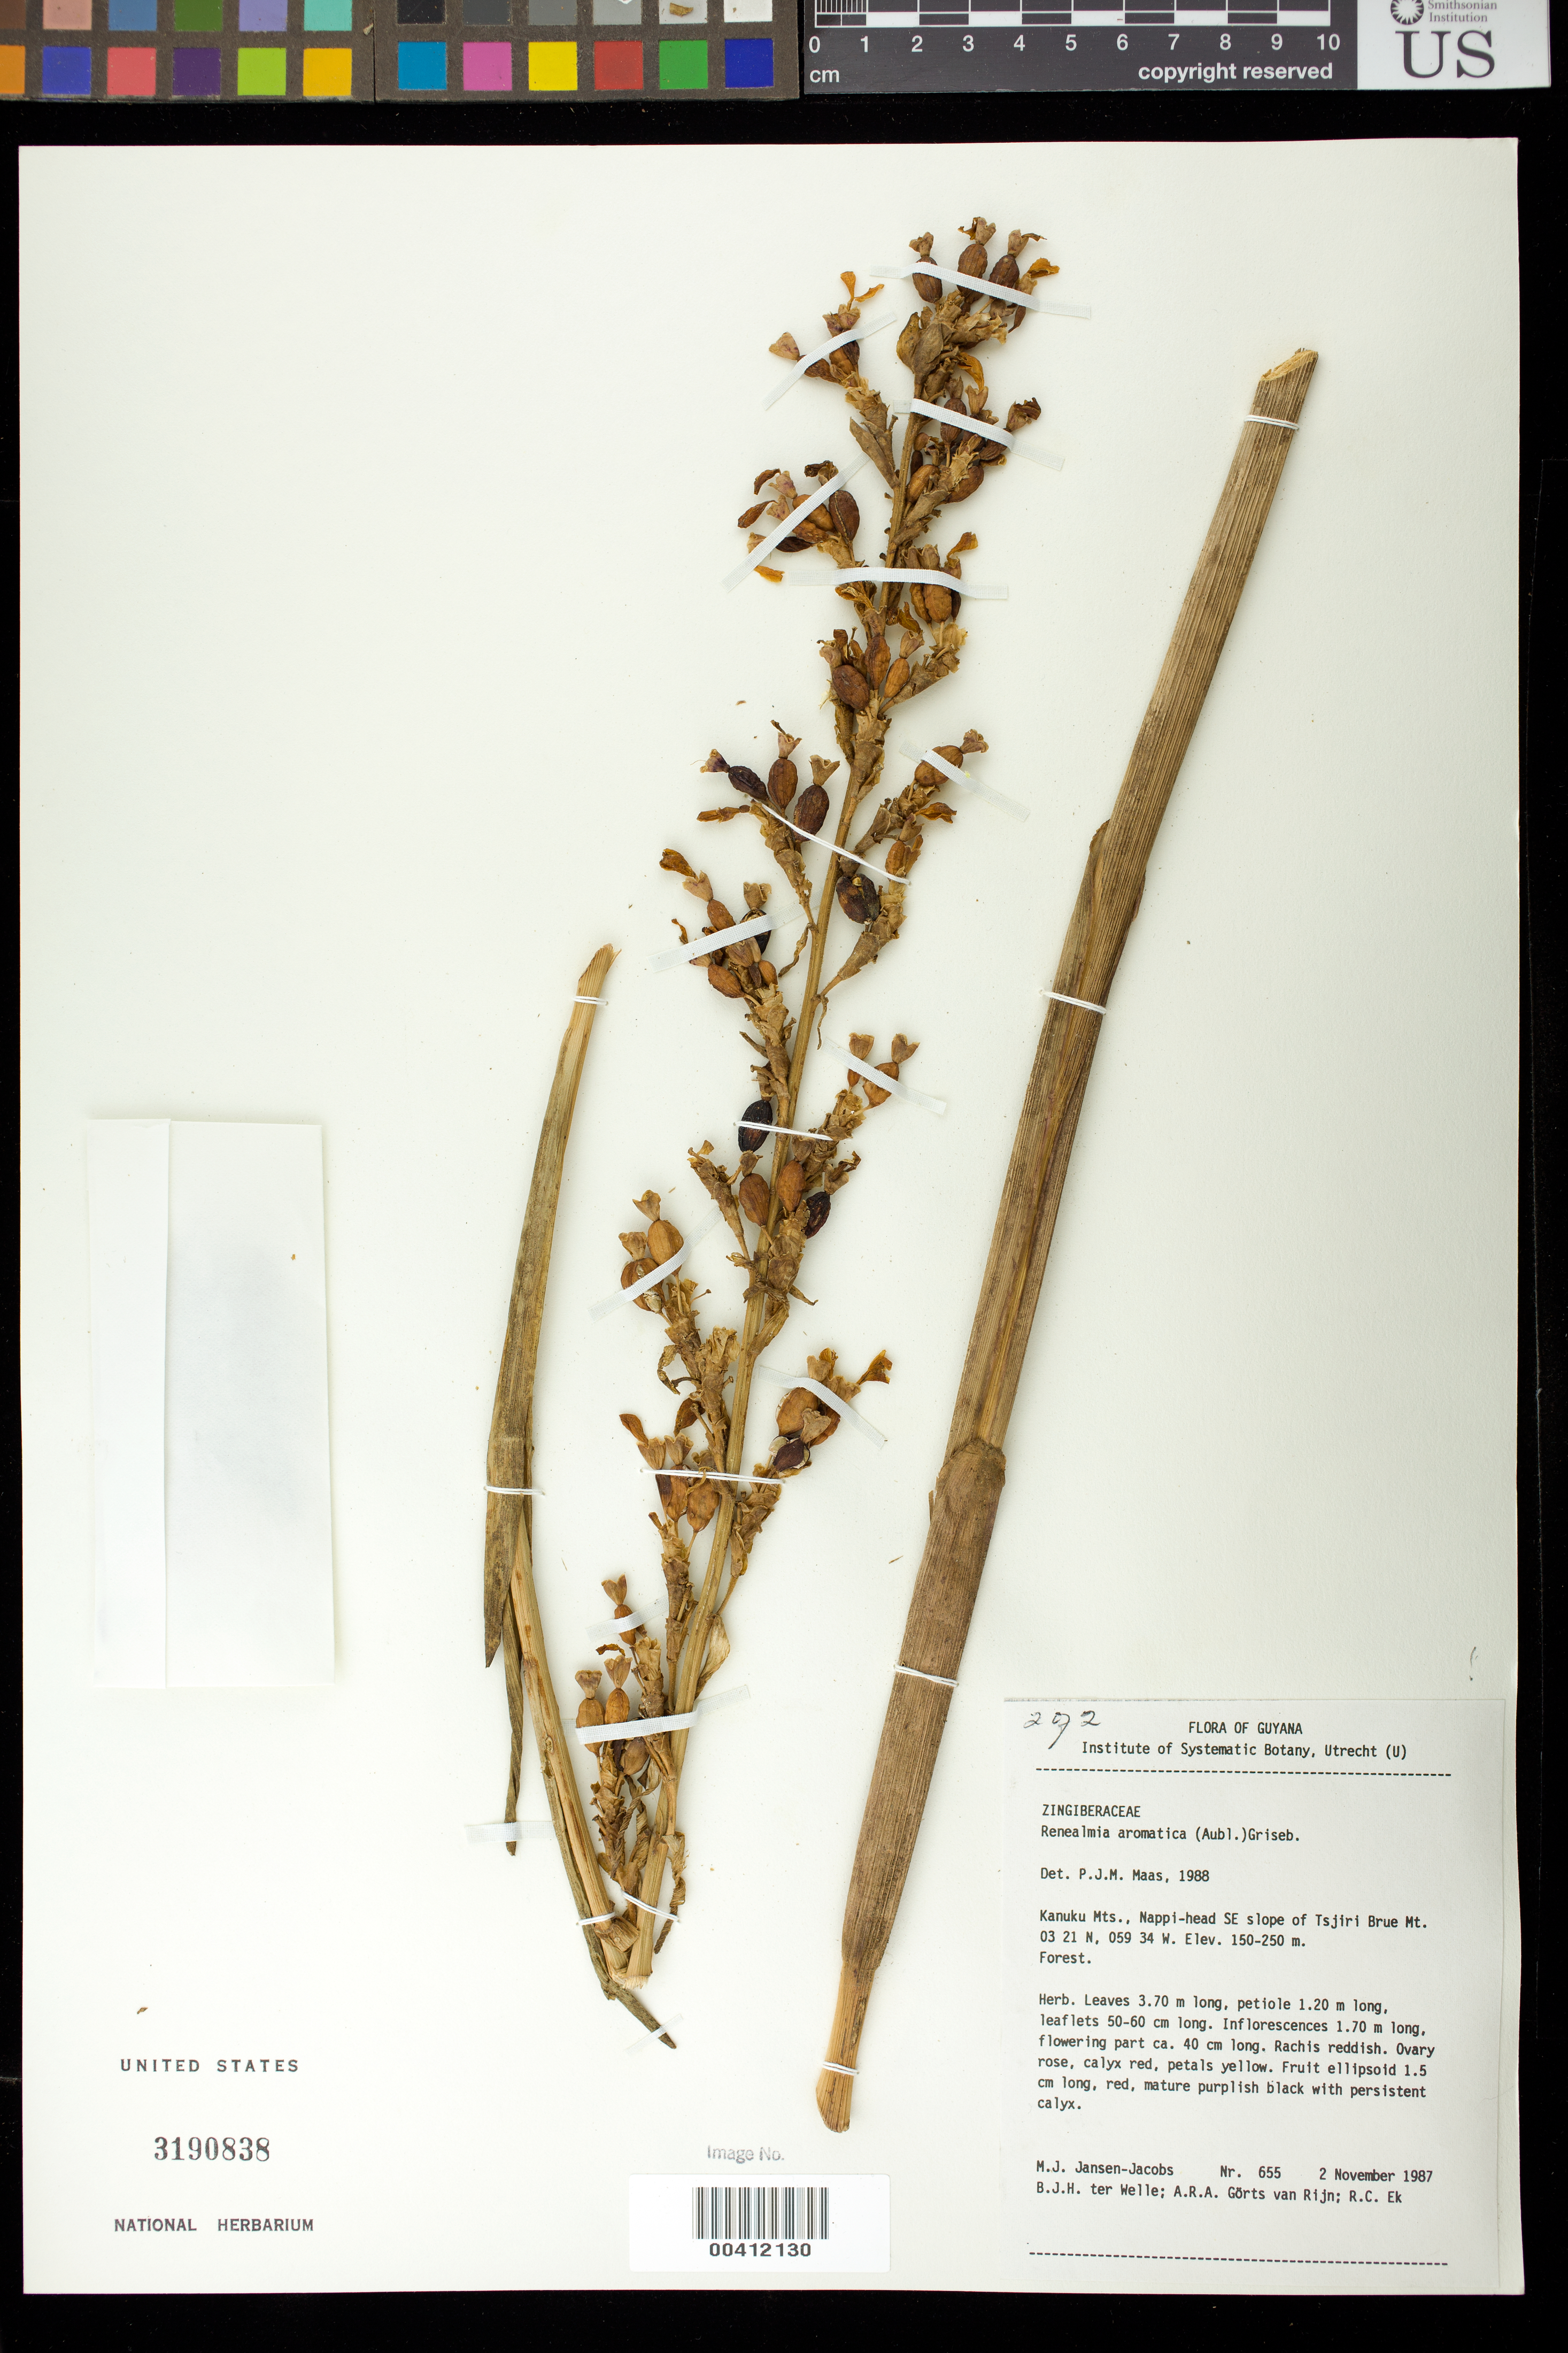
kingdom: Plantae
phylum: Tracheophyta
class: Liliopsida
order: Zingiberales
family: Zingiberaceae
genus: Renealmia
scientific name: Renealmia aromatica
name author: (Aubl.) Griseb.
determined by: Maas, Paul J. M.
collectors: M. J. Jansen-Jacobs, B. Welle, A. .R. A. Görts-van Rijn & R. C. Ek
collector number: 655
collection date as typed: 02 Nov 1987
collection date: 1987-11-02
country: Guyana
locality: Kanuku mts. nappi-head se slope of tsjiri brue mt.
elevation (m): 150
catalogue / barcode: US 3190838